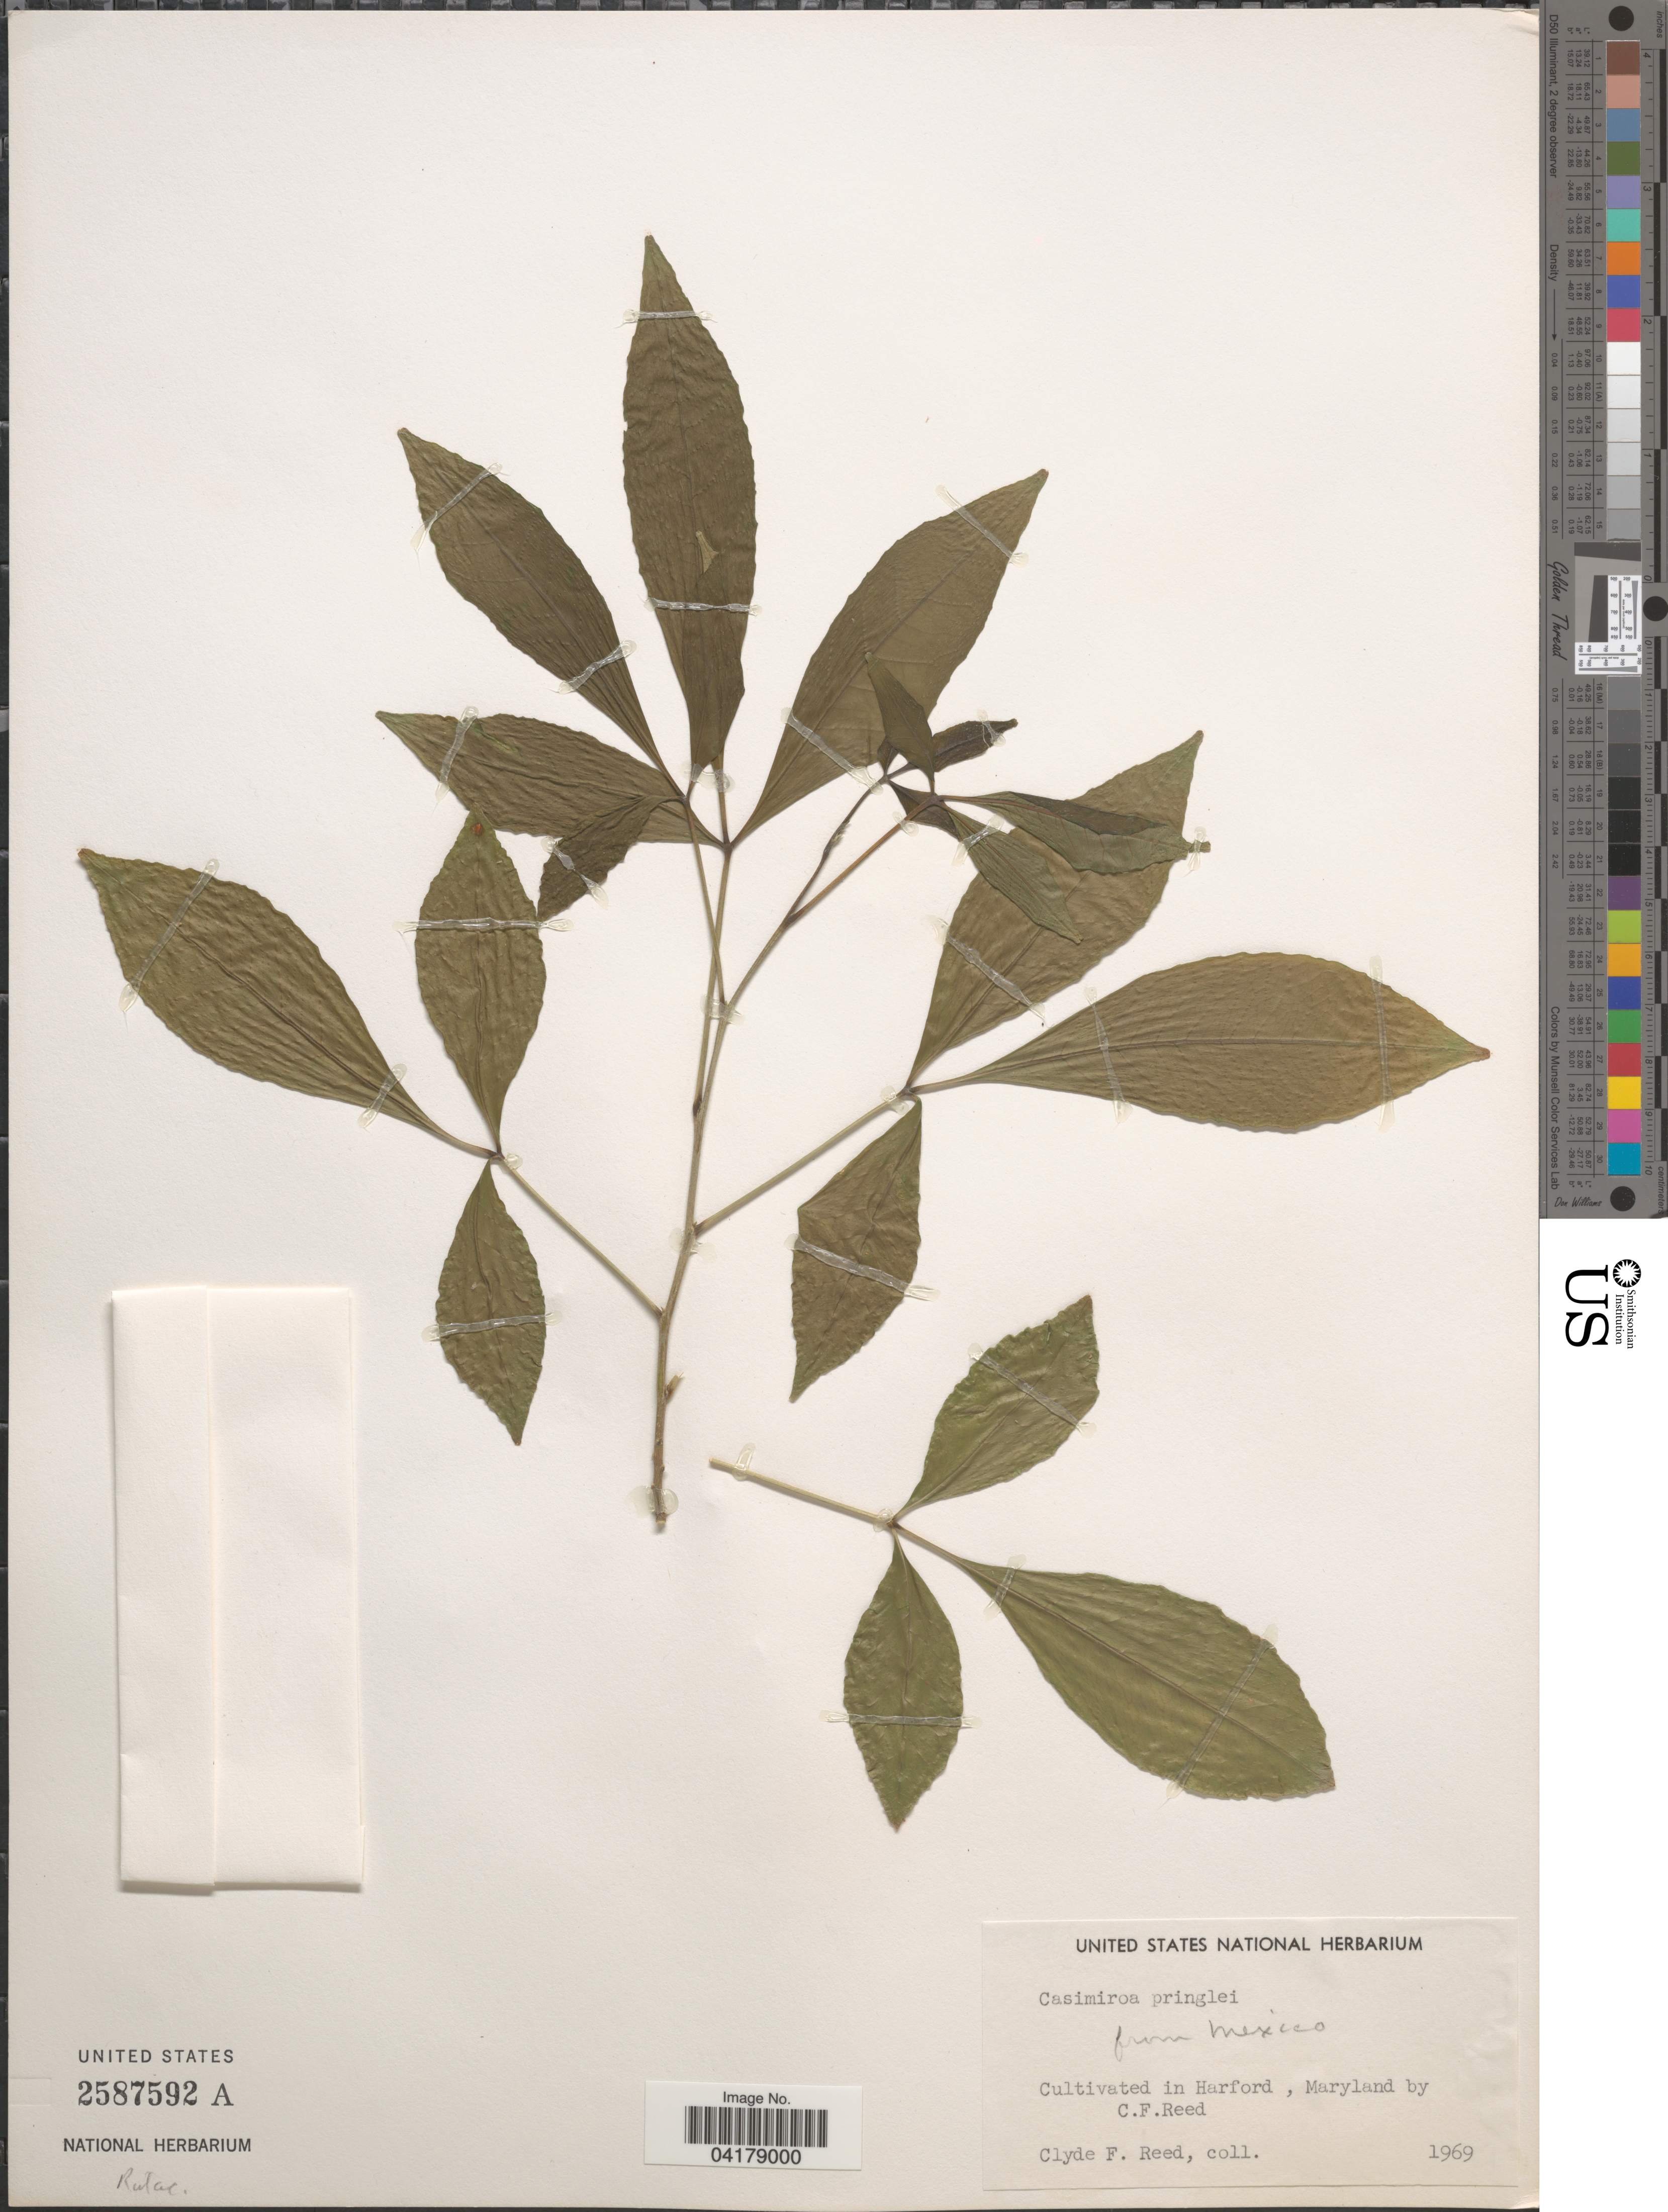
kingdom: Plantae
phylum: Tracheophyta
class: Magnoliopsida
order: Sapindales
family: Rutaceae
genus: Casimiroa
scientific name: Casimiroa pringlei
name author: (S. Watson) Engl.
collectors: C. F. Reed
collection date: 1969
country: United States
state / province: Maryland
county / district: Harford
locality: Harford.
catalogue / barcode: US 2587592A